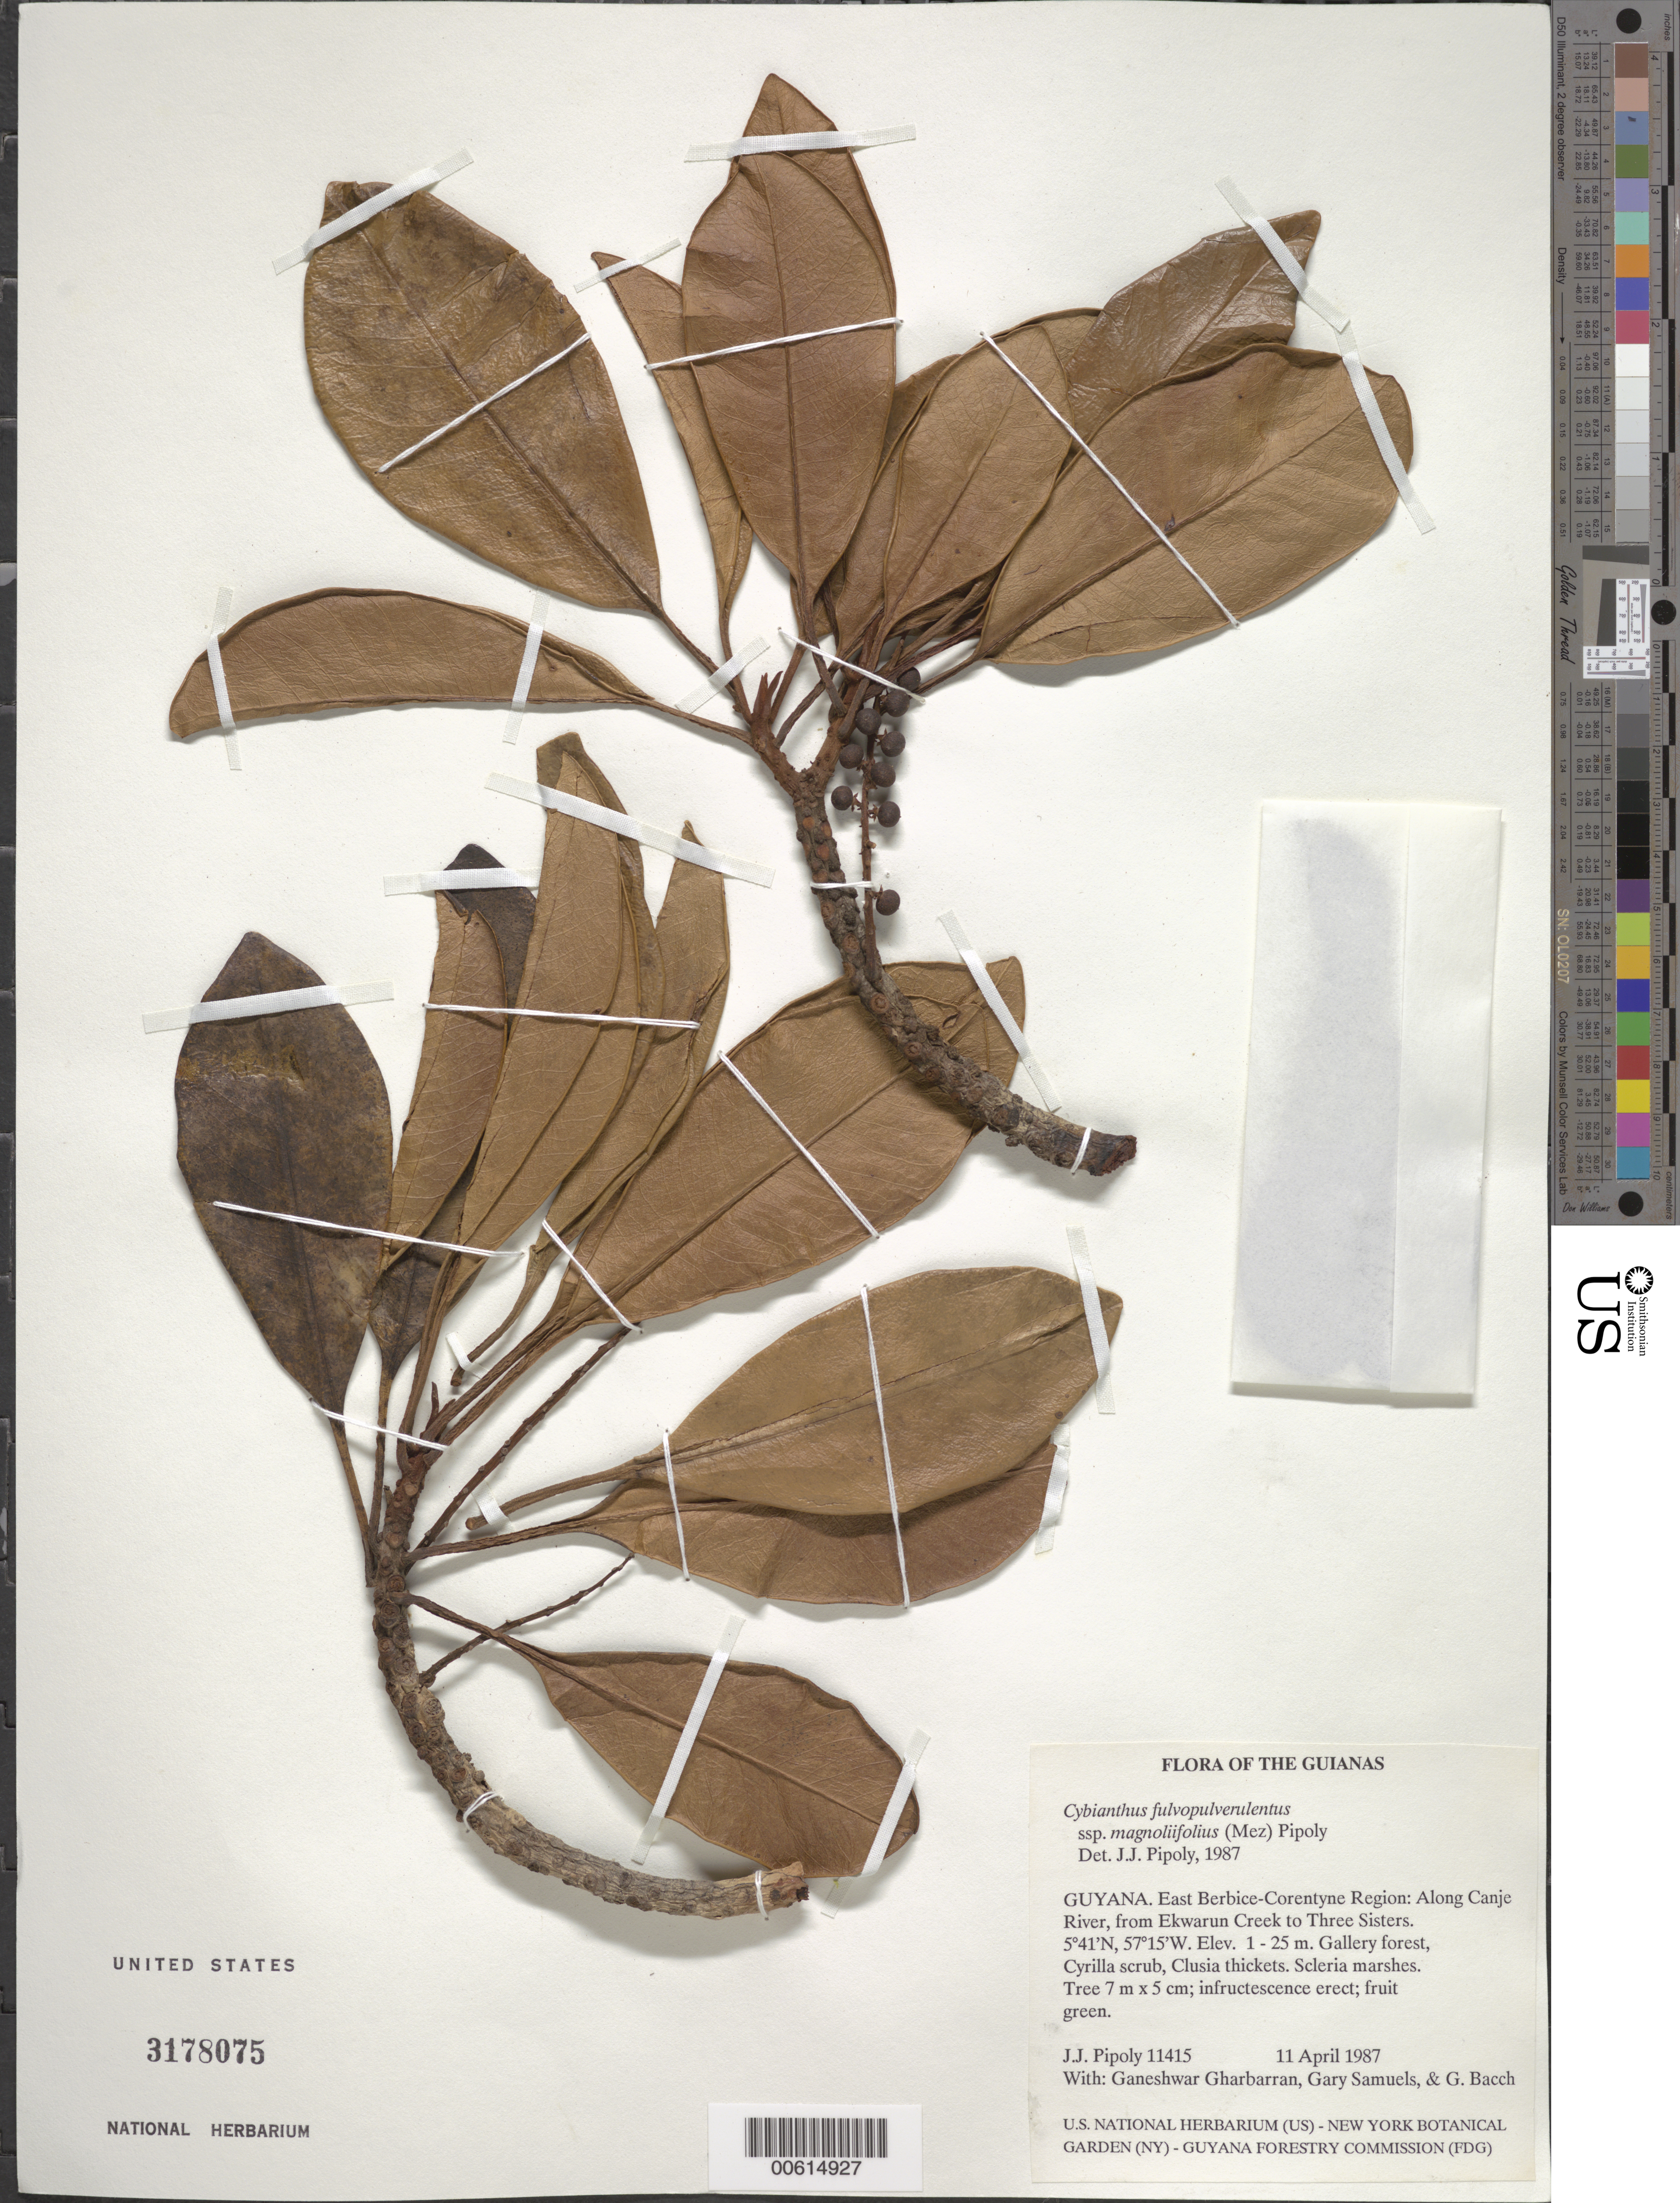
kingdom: Plantae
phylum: Tracheophyta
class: Magnoliopsida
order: Ericales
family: Primulaceae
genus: Cybianthus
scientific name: Cybianthus fulvopulverulentus subsp. magnoliifolius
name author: (Mez) Pipoly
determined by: Pipoly, J. J., III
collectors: J. J. Pipoly, G. Gharbarran, G. Samuels & G. Bacchus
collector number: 11415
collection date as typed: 11 April 1987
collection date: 1987-04-11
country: Guyana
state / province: E. Berbice-Corentyne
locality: Along Canje River, from Ekwarun Creek to Three Sisters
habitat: Gallery forest, Cyrilla scrub, Clusia thickets. Scleria marshes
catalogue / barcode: US 3178075